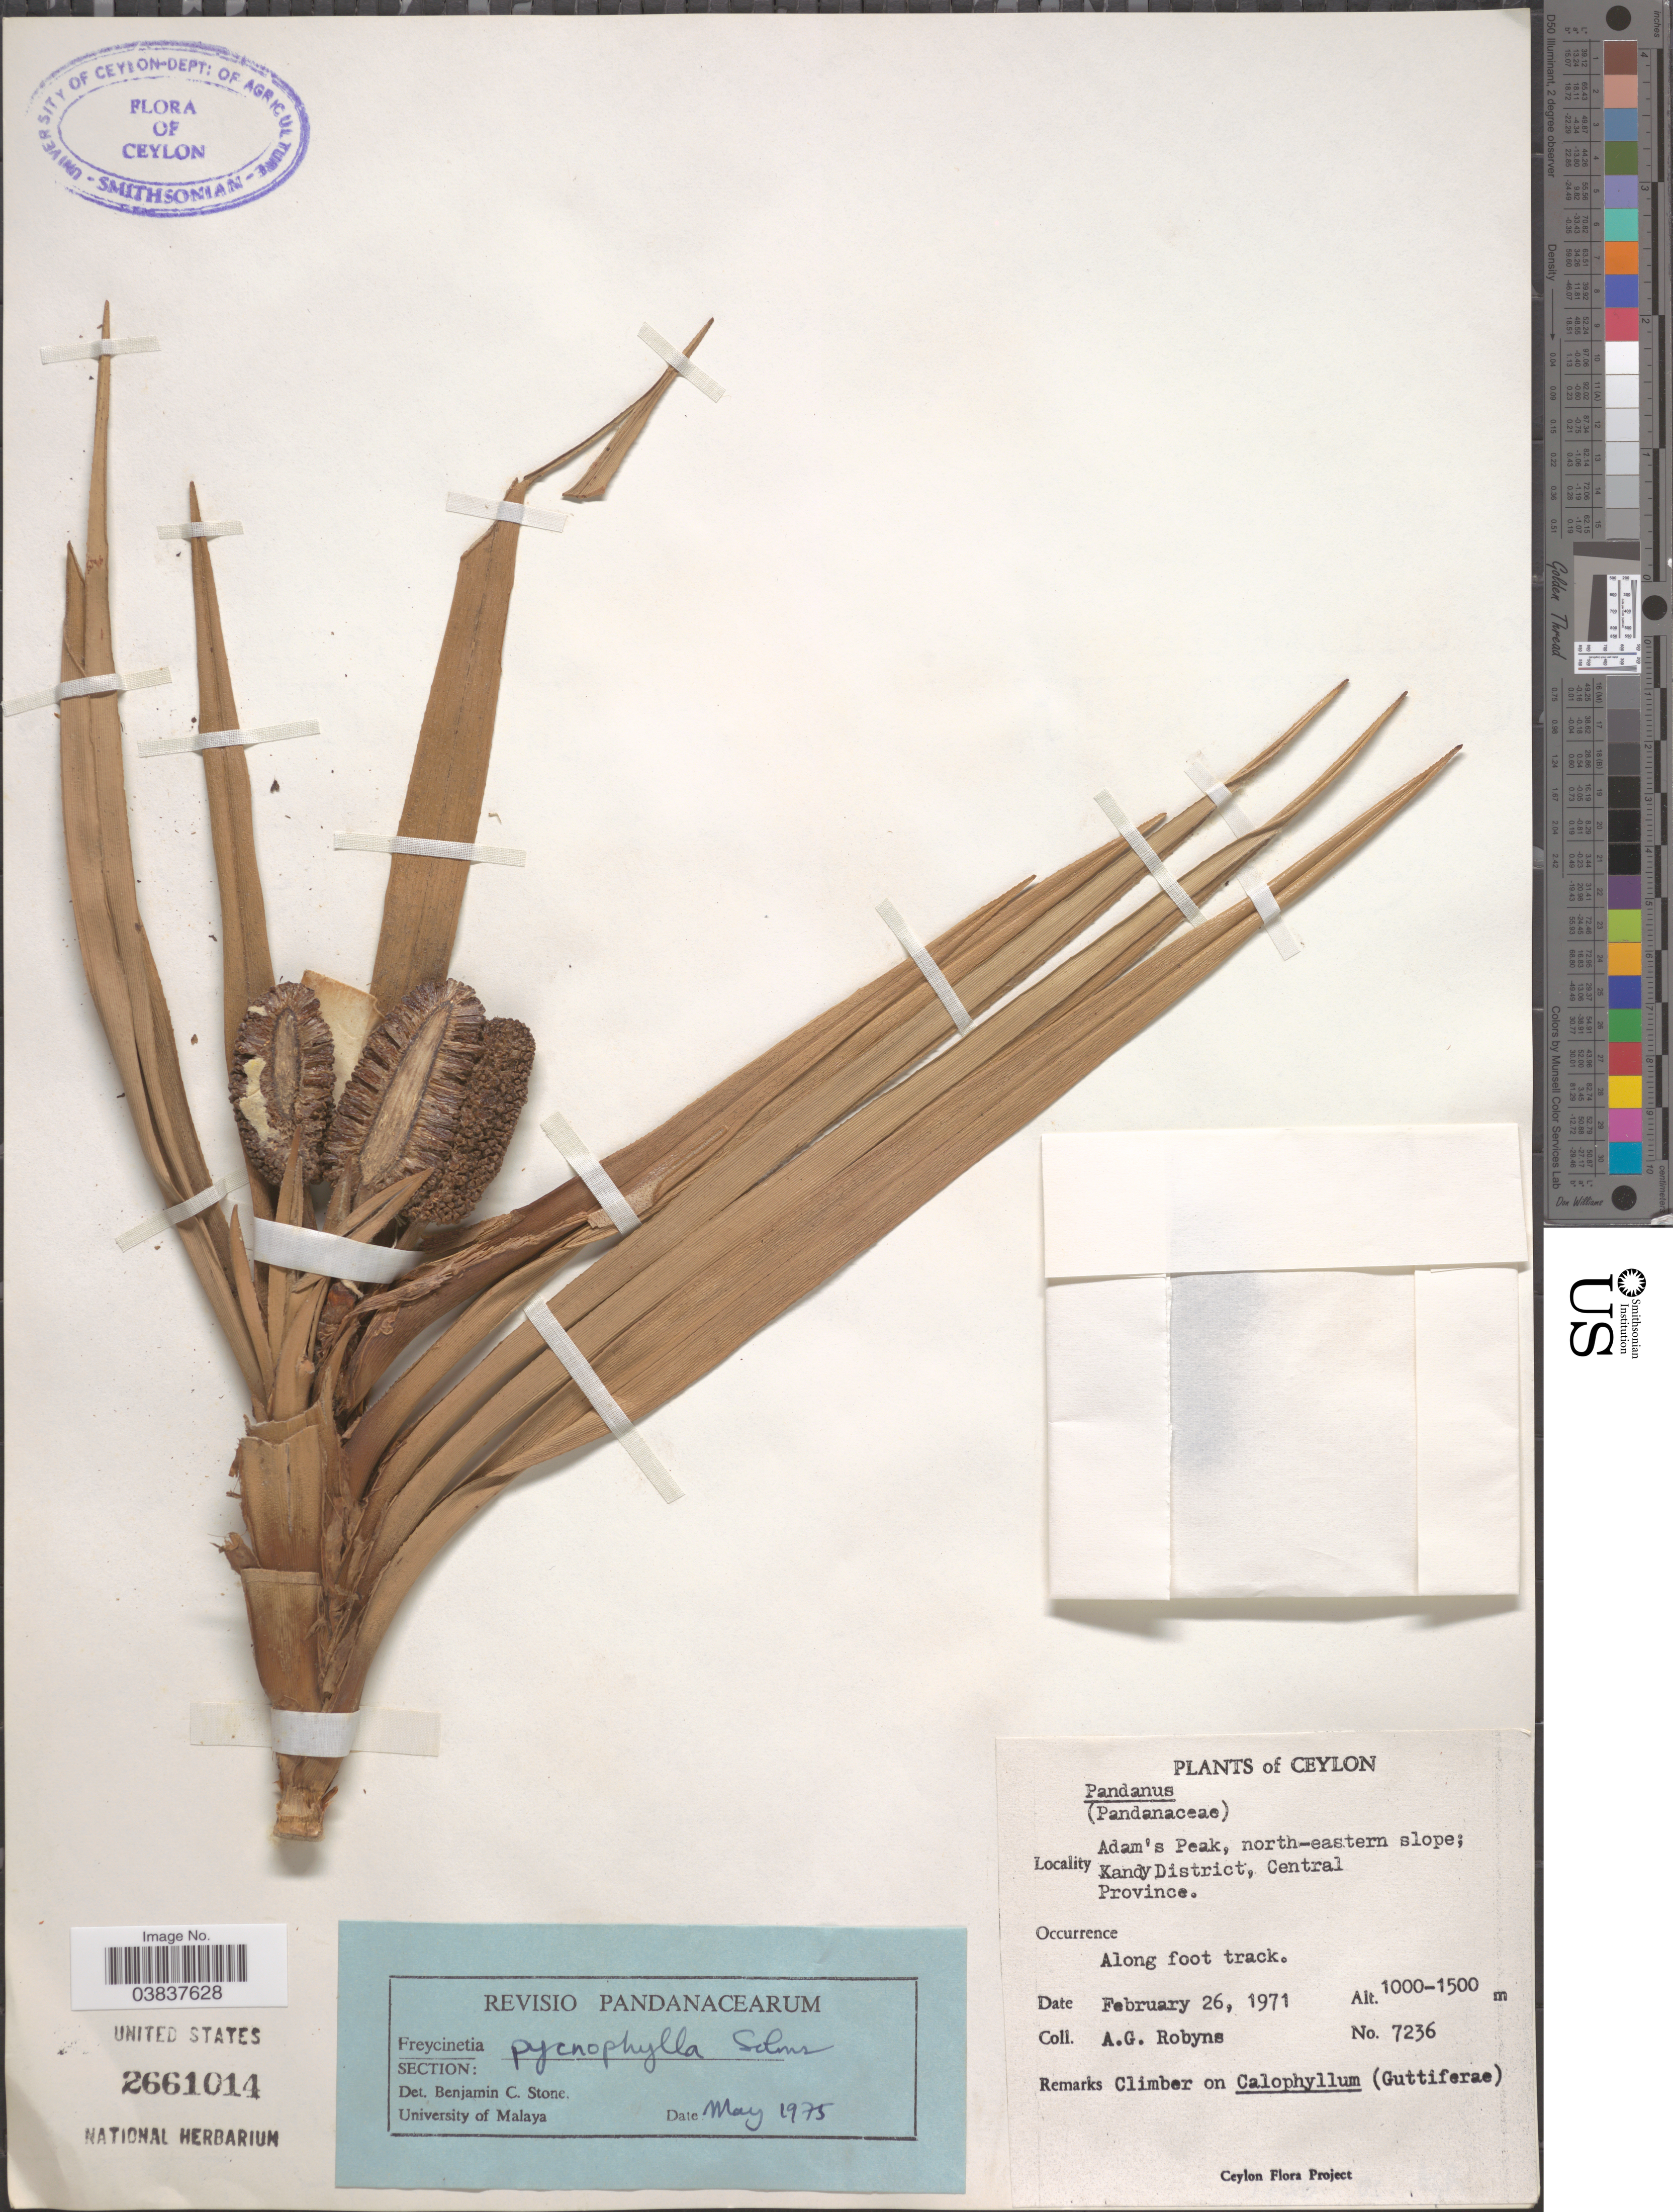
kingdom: Plantae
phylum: Tracheophyta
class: Liliopsida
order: Pandanales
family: Pandanaceae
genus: Freycinetia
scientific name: Freycinetia pycnocephala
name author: Solms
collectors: A. Robyns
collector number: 7236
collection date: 1971-02-26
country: Sri Lanka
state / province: Central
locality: Ceylon. Adam's Peak, north-eastern slope; Kandy District.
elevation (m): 1000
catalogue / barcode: US 2661014